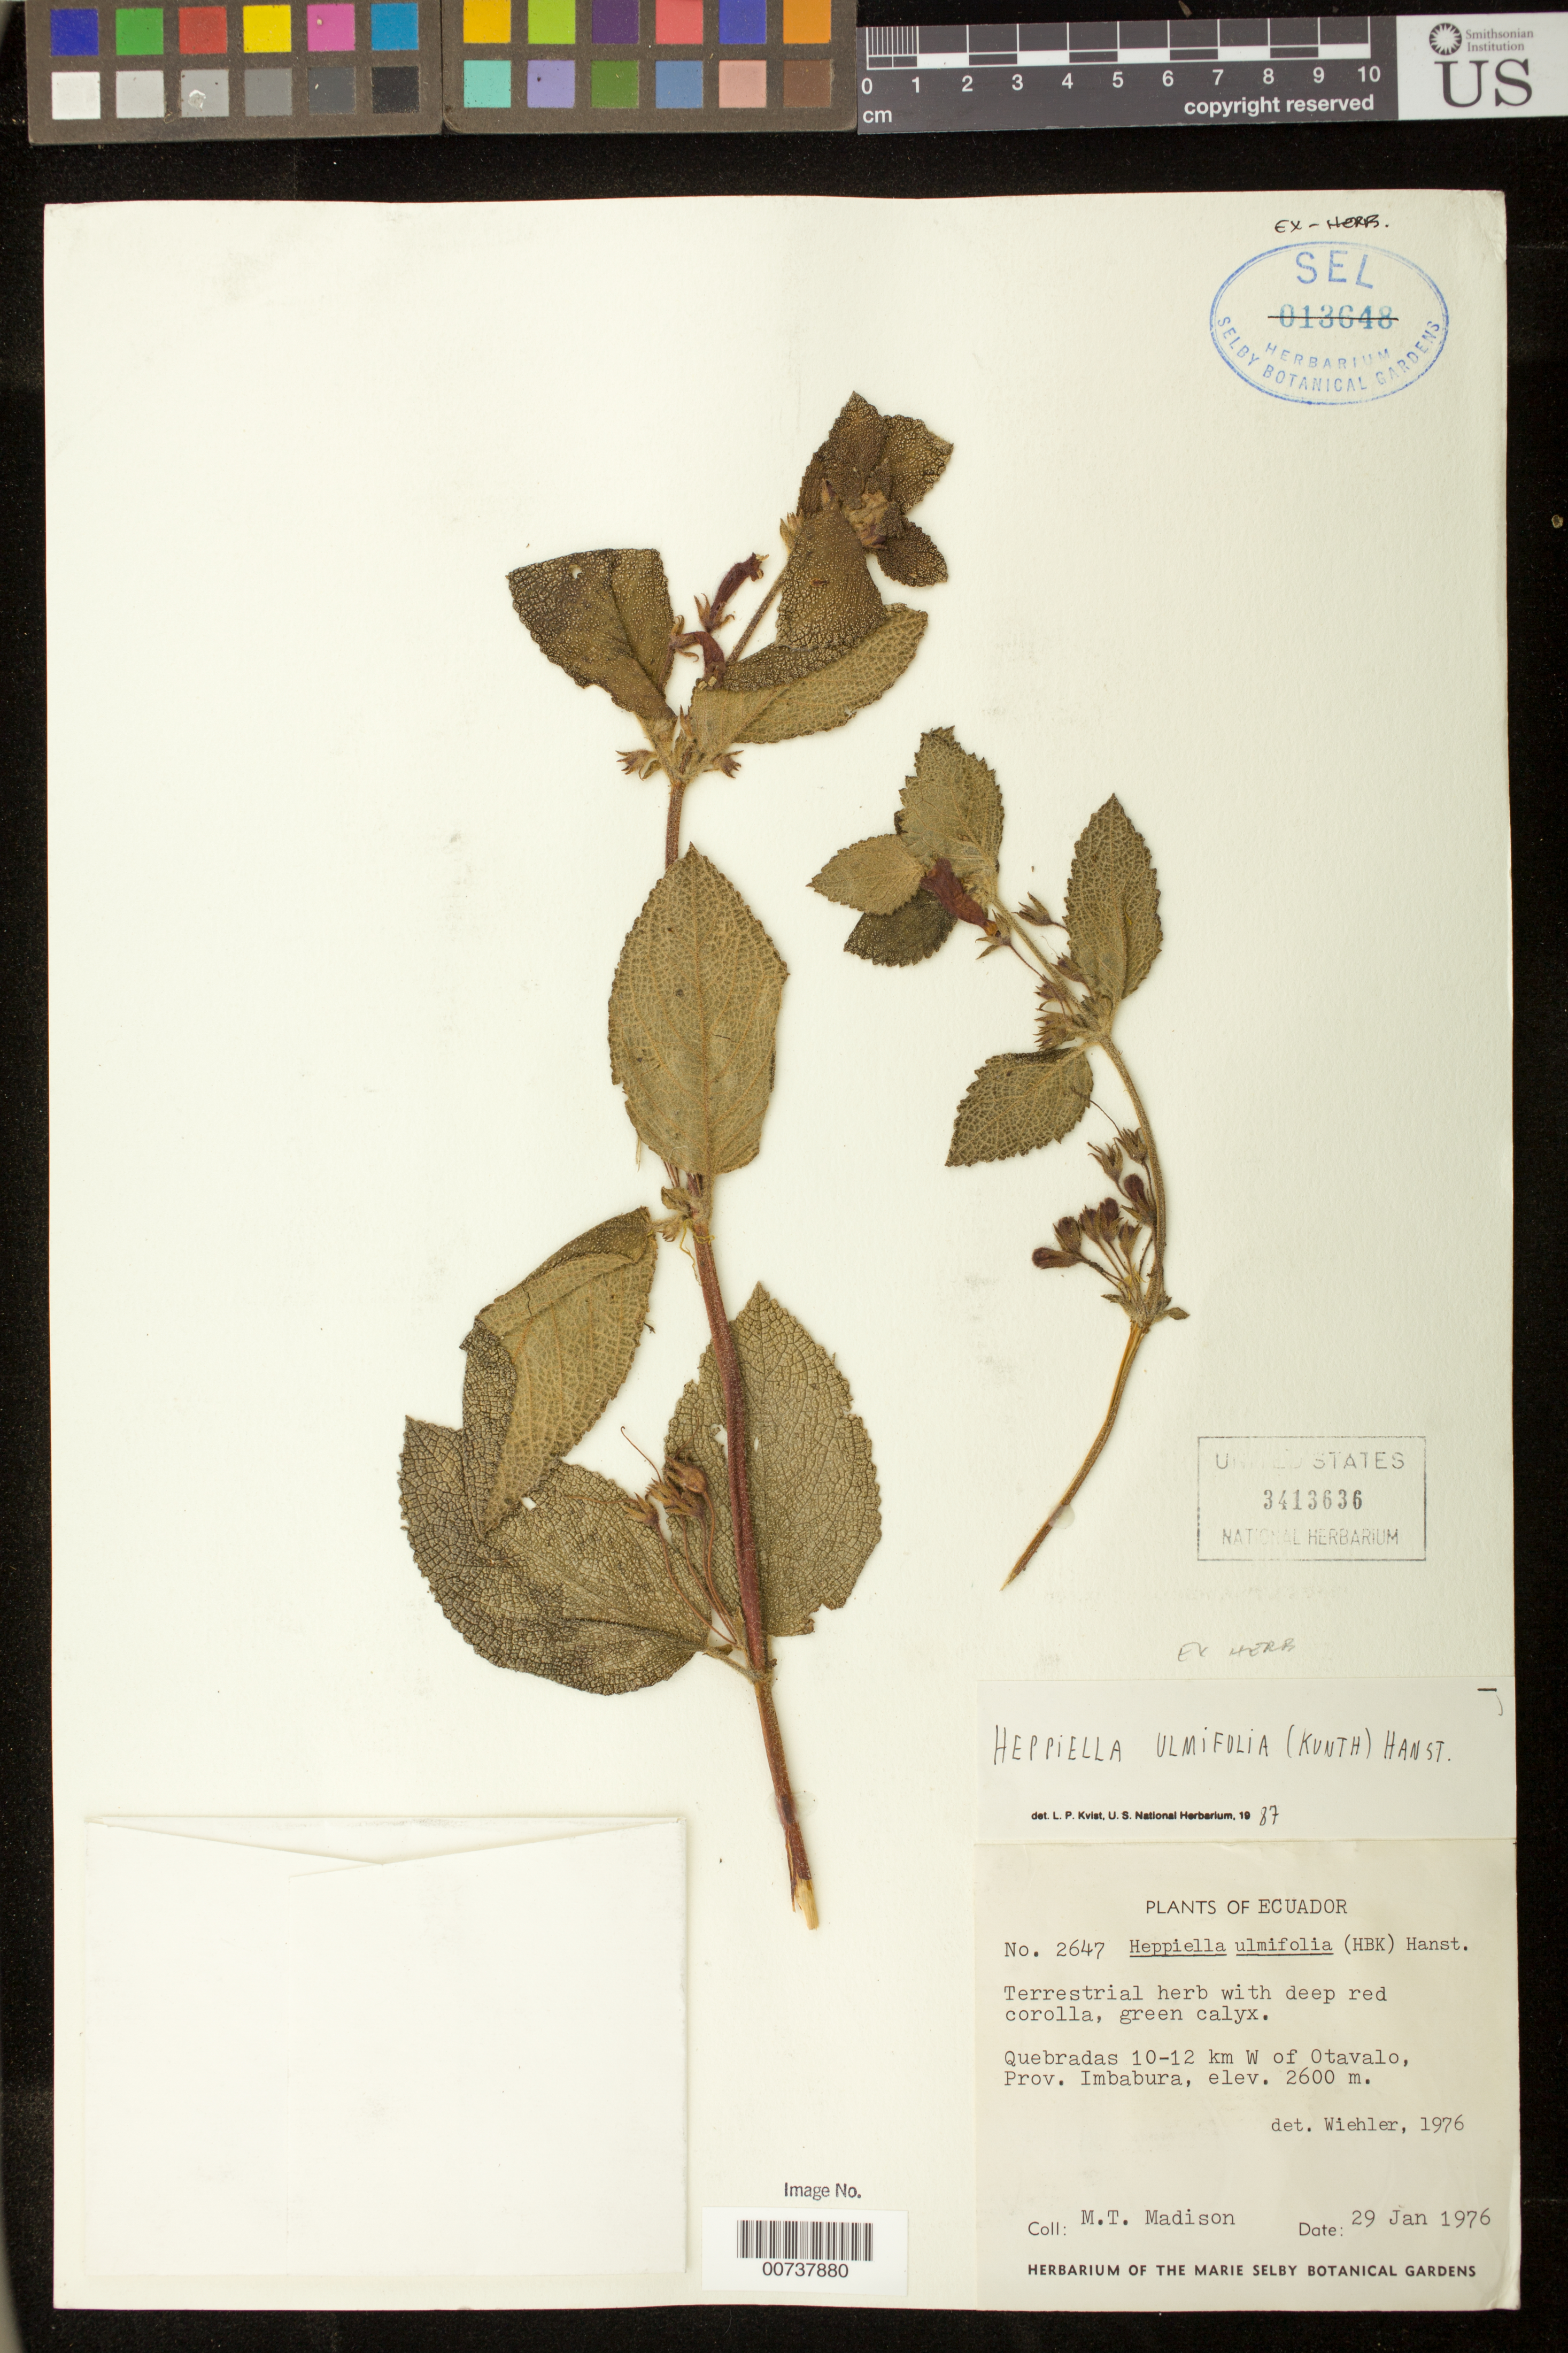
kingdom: Plantae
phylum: Tracheophyta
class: Magnoliopsida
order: Lamiales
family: Gesneriaceae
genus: Heppiella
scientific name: Heppiella ulmifolia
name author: (Kunth) Hanst.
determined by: Kvist, L. P., (US), Smithsonian Institution - National Museum of Natural History (UNITED STATES)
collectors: M. T. Madison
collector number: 2647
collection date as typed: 29 Jan 1976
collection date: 1976-01-29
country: Ecuador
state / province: Imbabura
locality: Quebradas 10-12 km W of Otavalo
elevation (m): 2600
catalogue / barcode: US 3413636